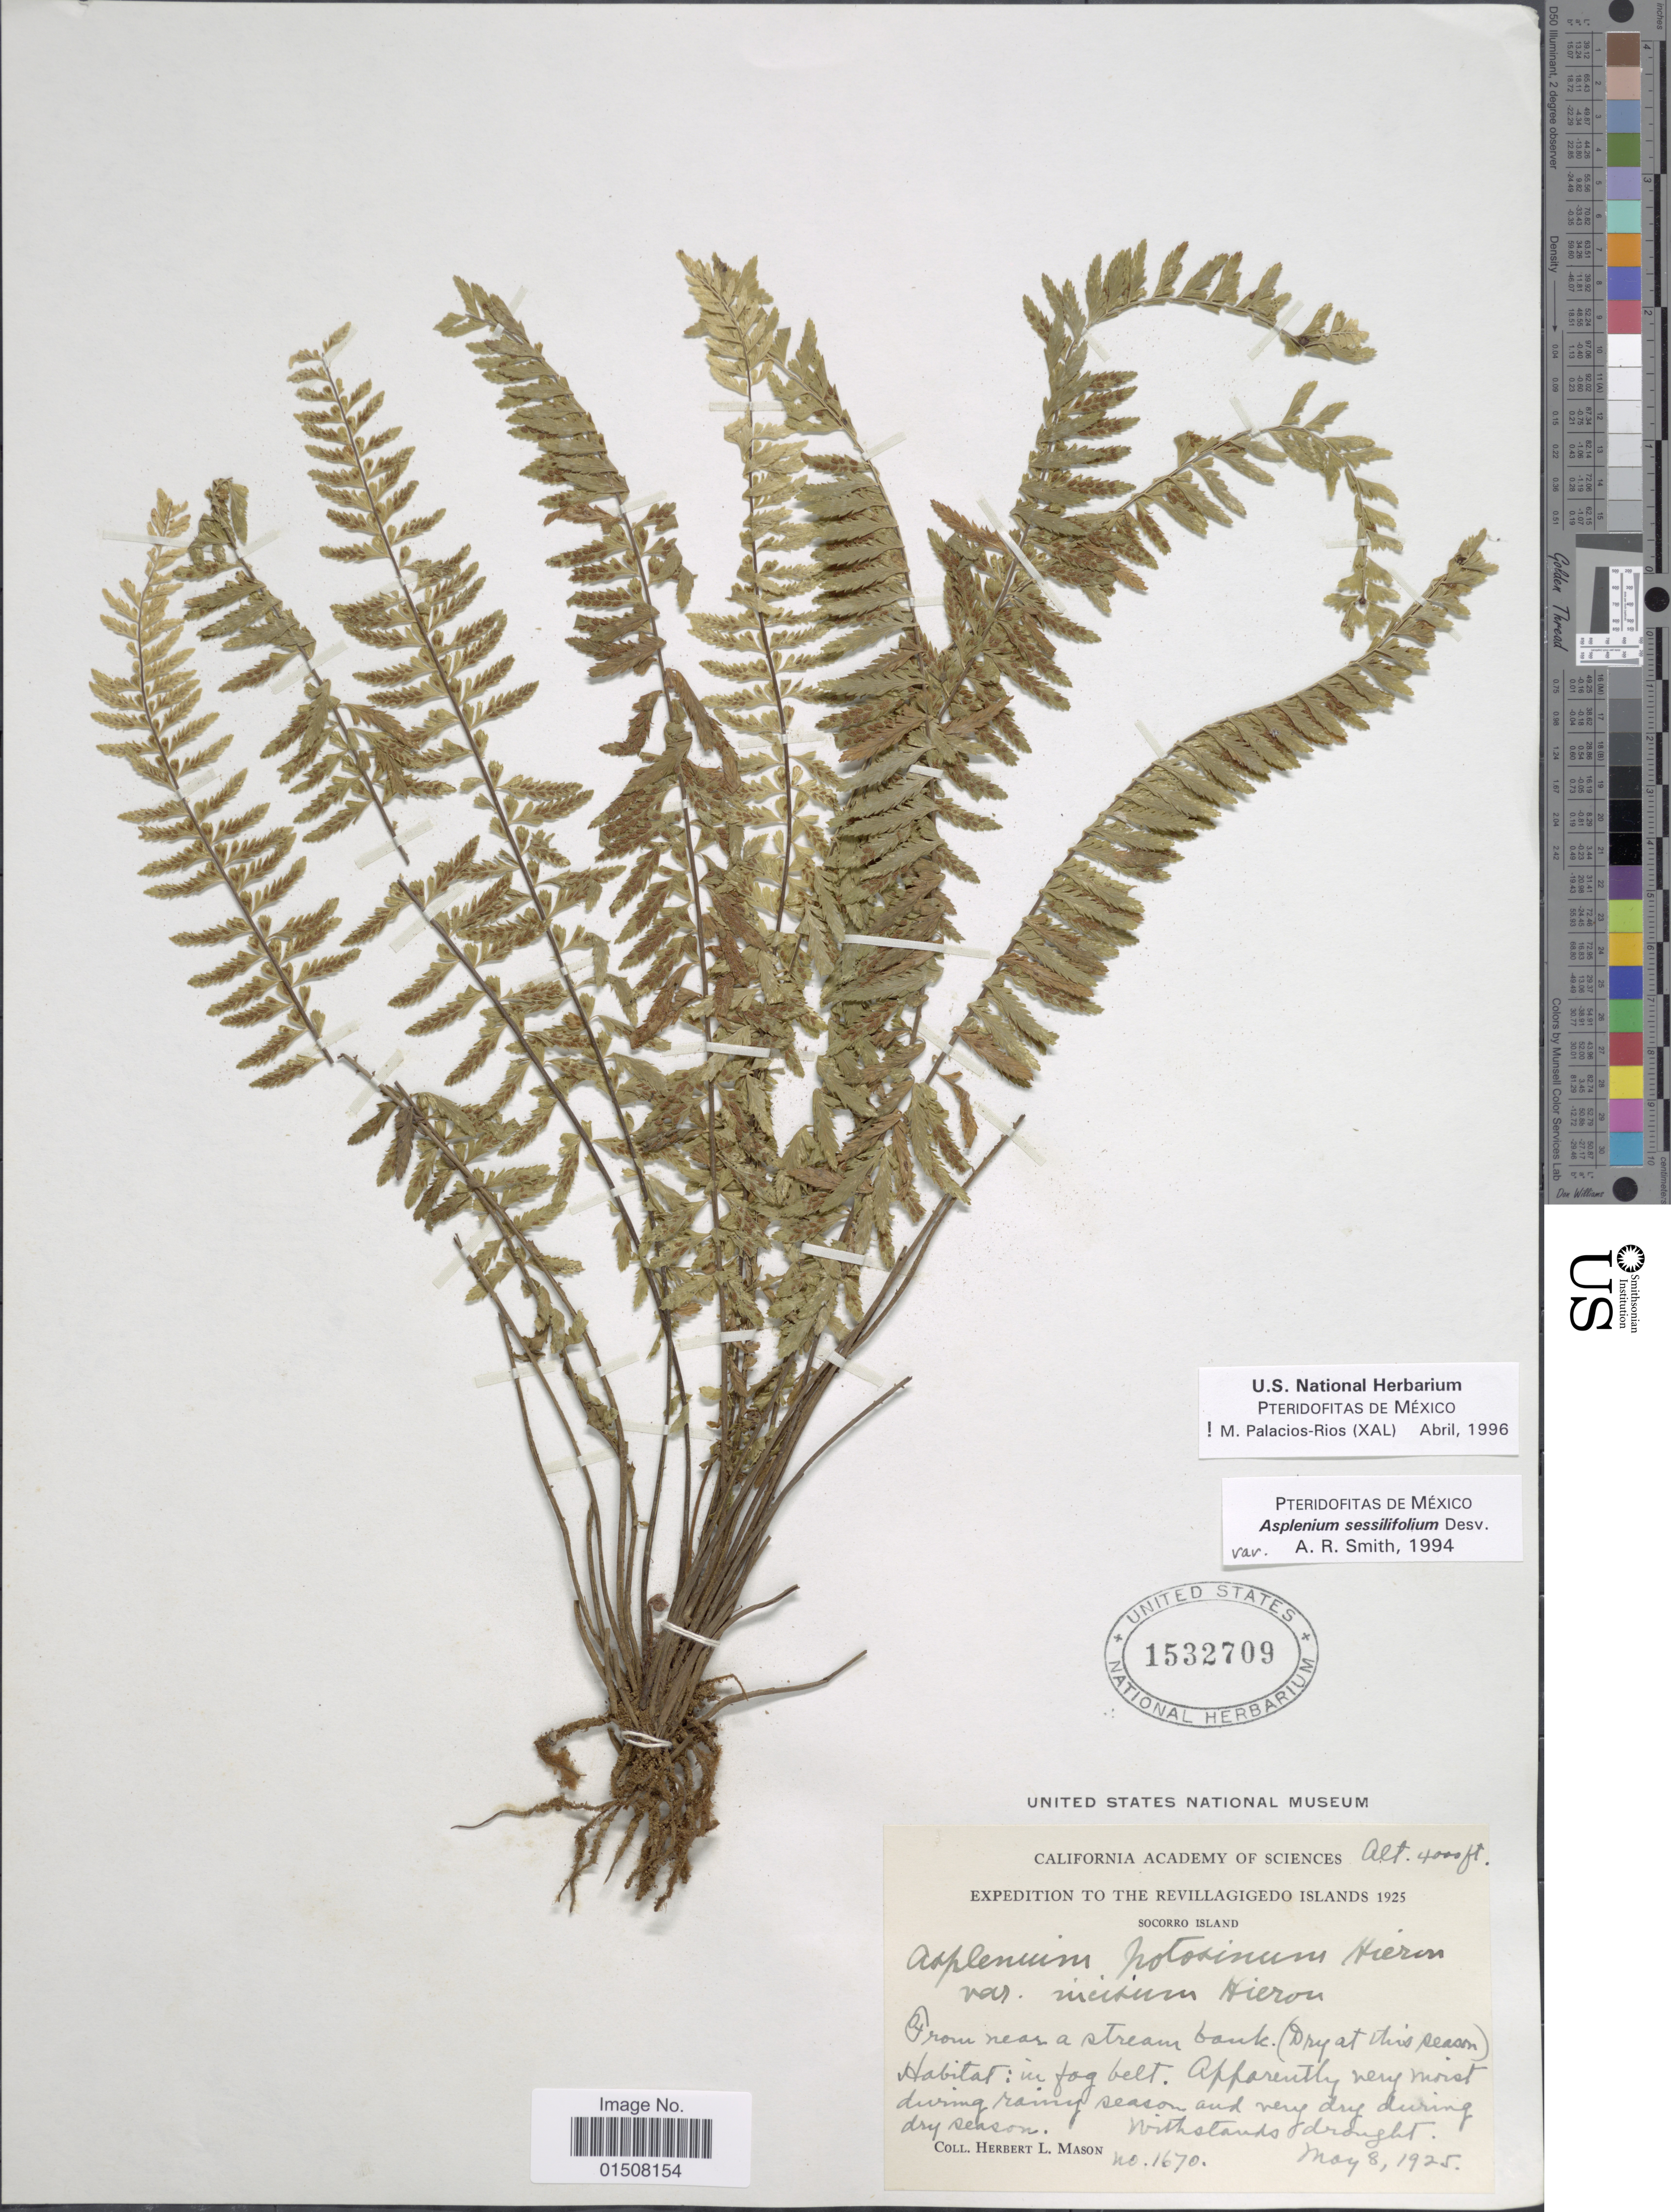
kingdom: Plantae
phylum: Tracheophyta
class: Polypodiopsida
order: Polypodiales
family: Aspleniaceae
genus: Asplenium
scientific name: Asplenium sessilifolium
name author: Desv.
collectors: H. L. Mason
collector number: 1670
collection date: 1925-05-08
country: Mexico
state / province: Colima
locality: Expitdition to the Revillagigedo Islands, Socorro Islands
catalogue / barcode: US 1532709